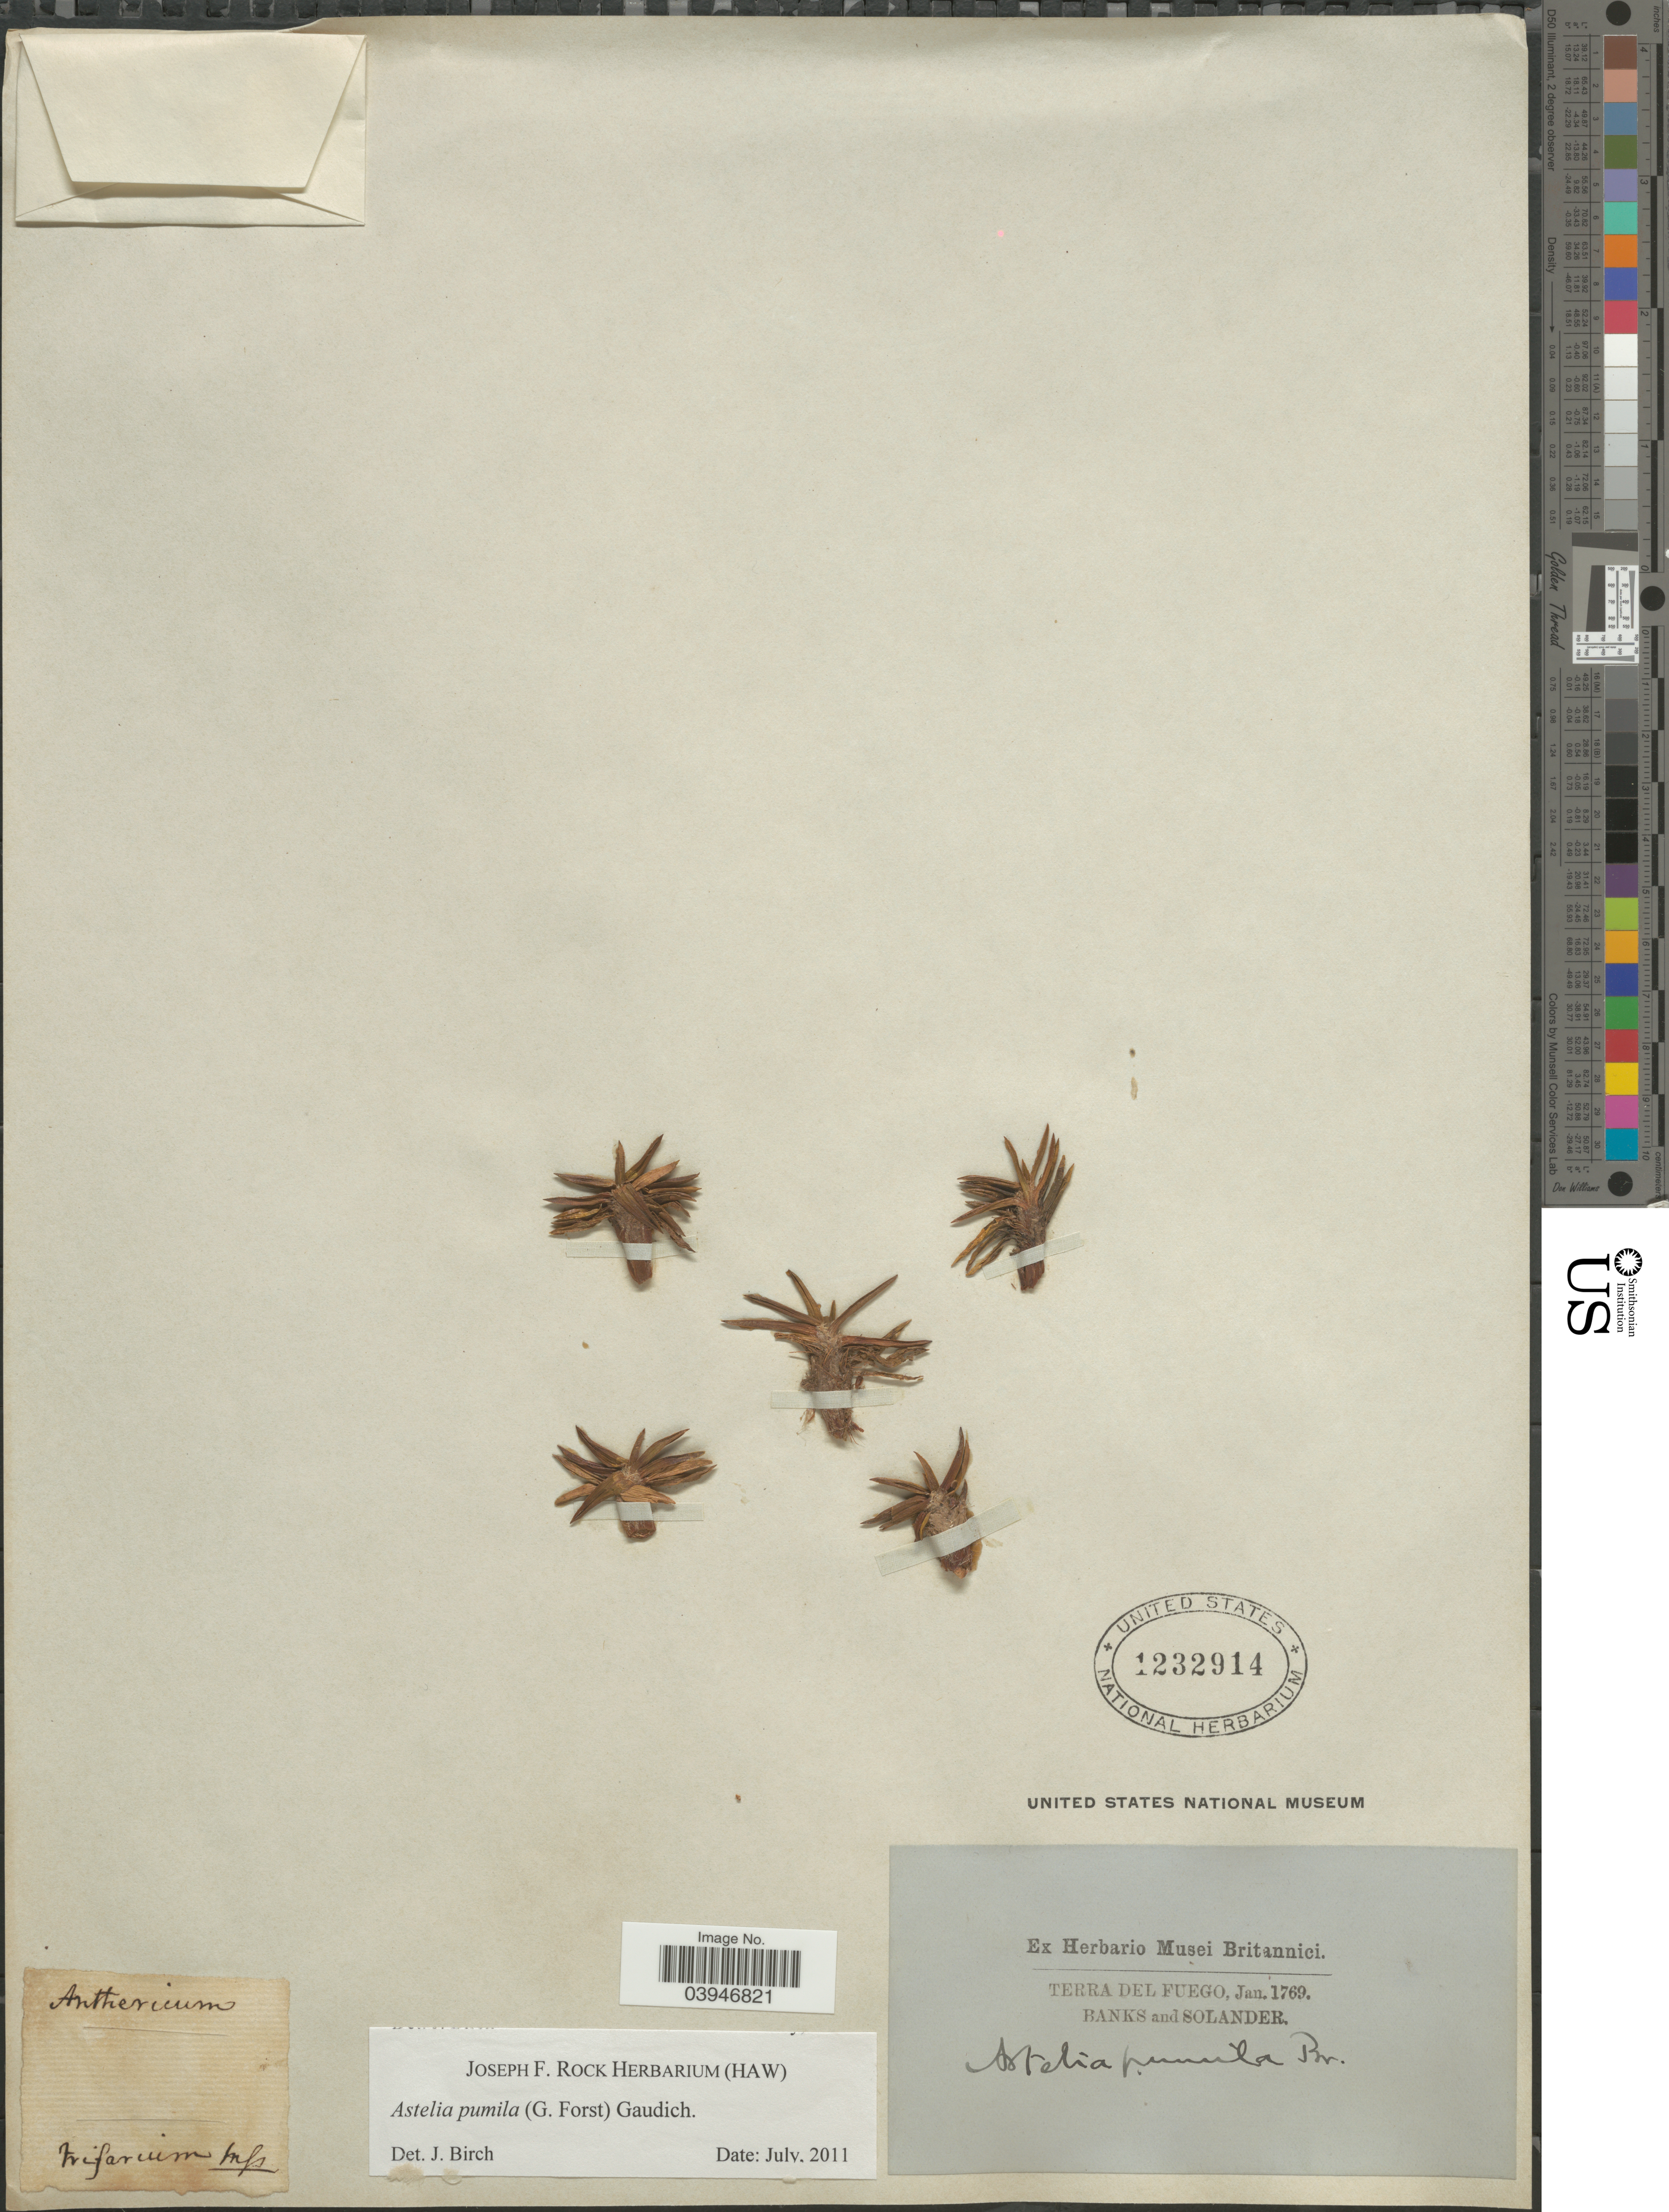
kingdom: Plantae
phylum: Tracheophyta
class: Liliopsida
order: Asparagales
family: Asteliaceae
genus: Astelia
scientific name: Astelia pumila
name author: (J.R. Forst.) Gaudich.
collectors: -- Banks & -- Solander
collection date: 1769-01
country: Argentina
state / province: Tierra del Fuego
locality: Terra del Fuego.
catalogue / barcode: US 1232914